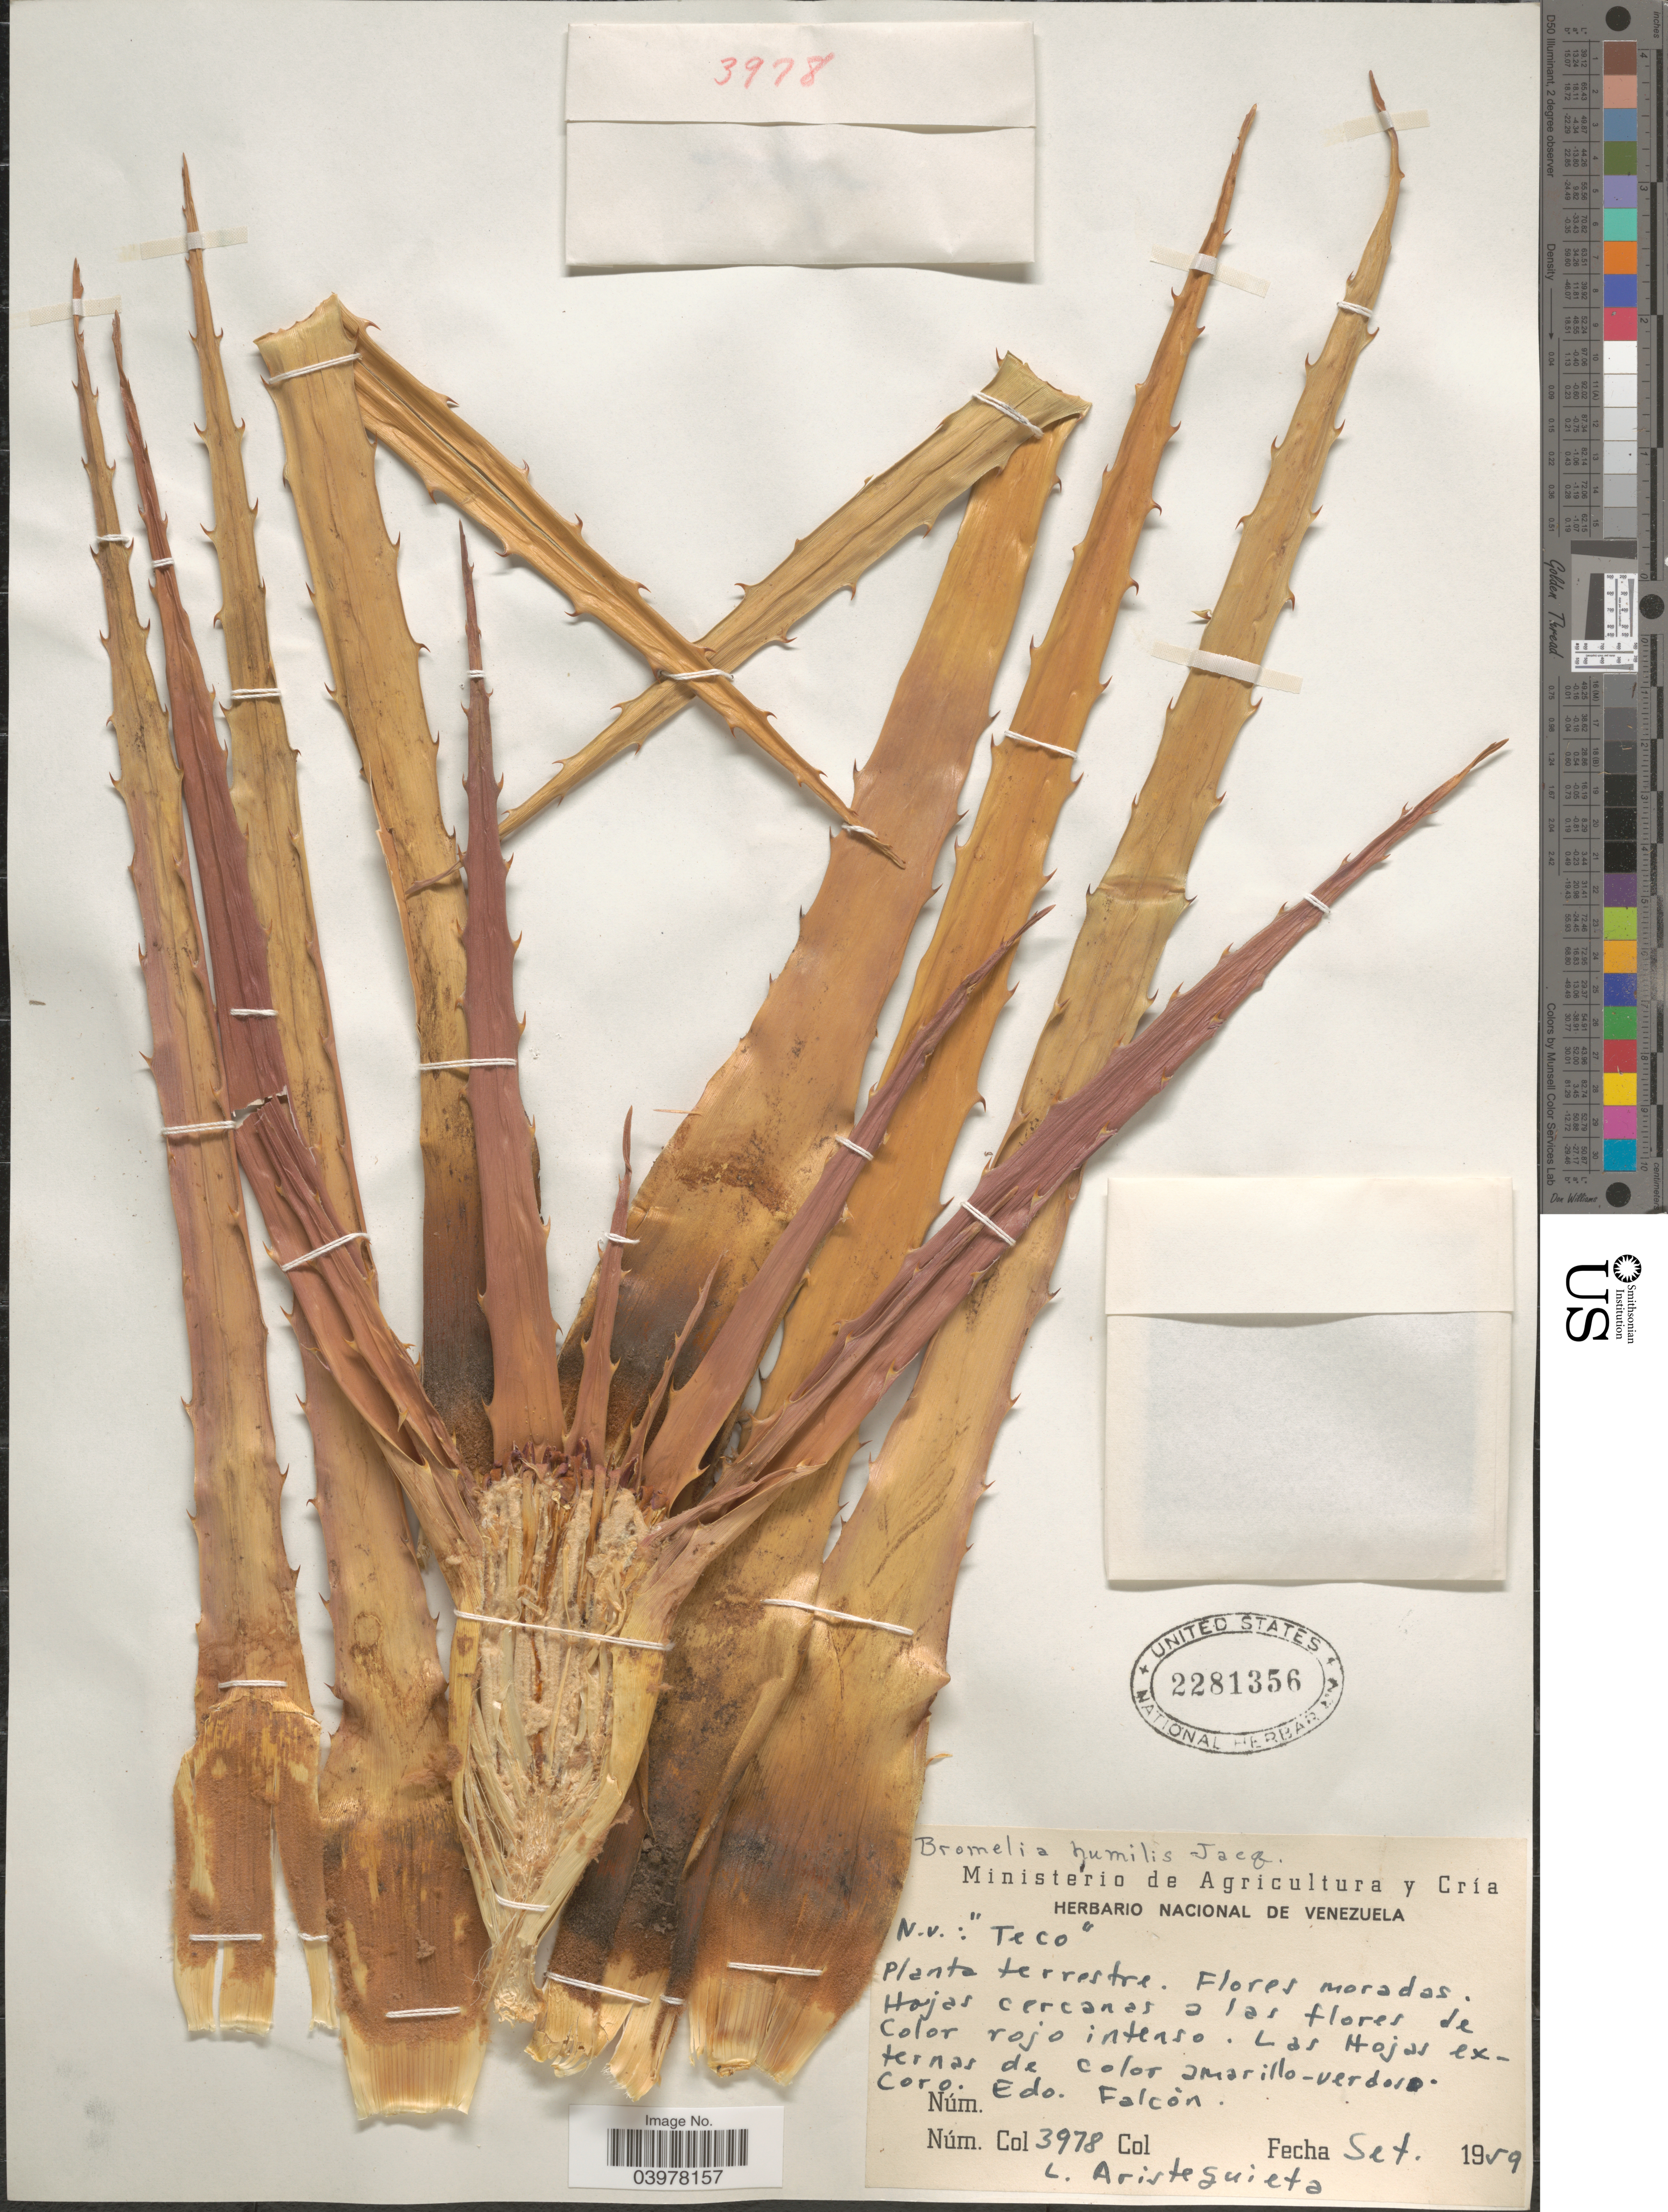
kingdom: Plantae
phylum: Tracheophyta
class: Liliopsida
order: Poales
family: Bromeliaceae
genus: Bromelia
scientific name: Bromelia humilis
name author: Jacq.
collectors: L. Aristeguieta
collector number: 3978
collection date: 1959-09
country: Venezuela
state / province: Falcon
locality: Coro. Edo. Falcón.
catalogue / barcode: US 2281356